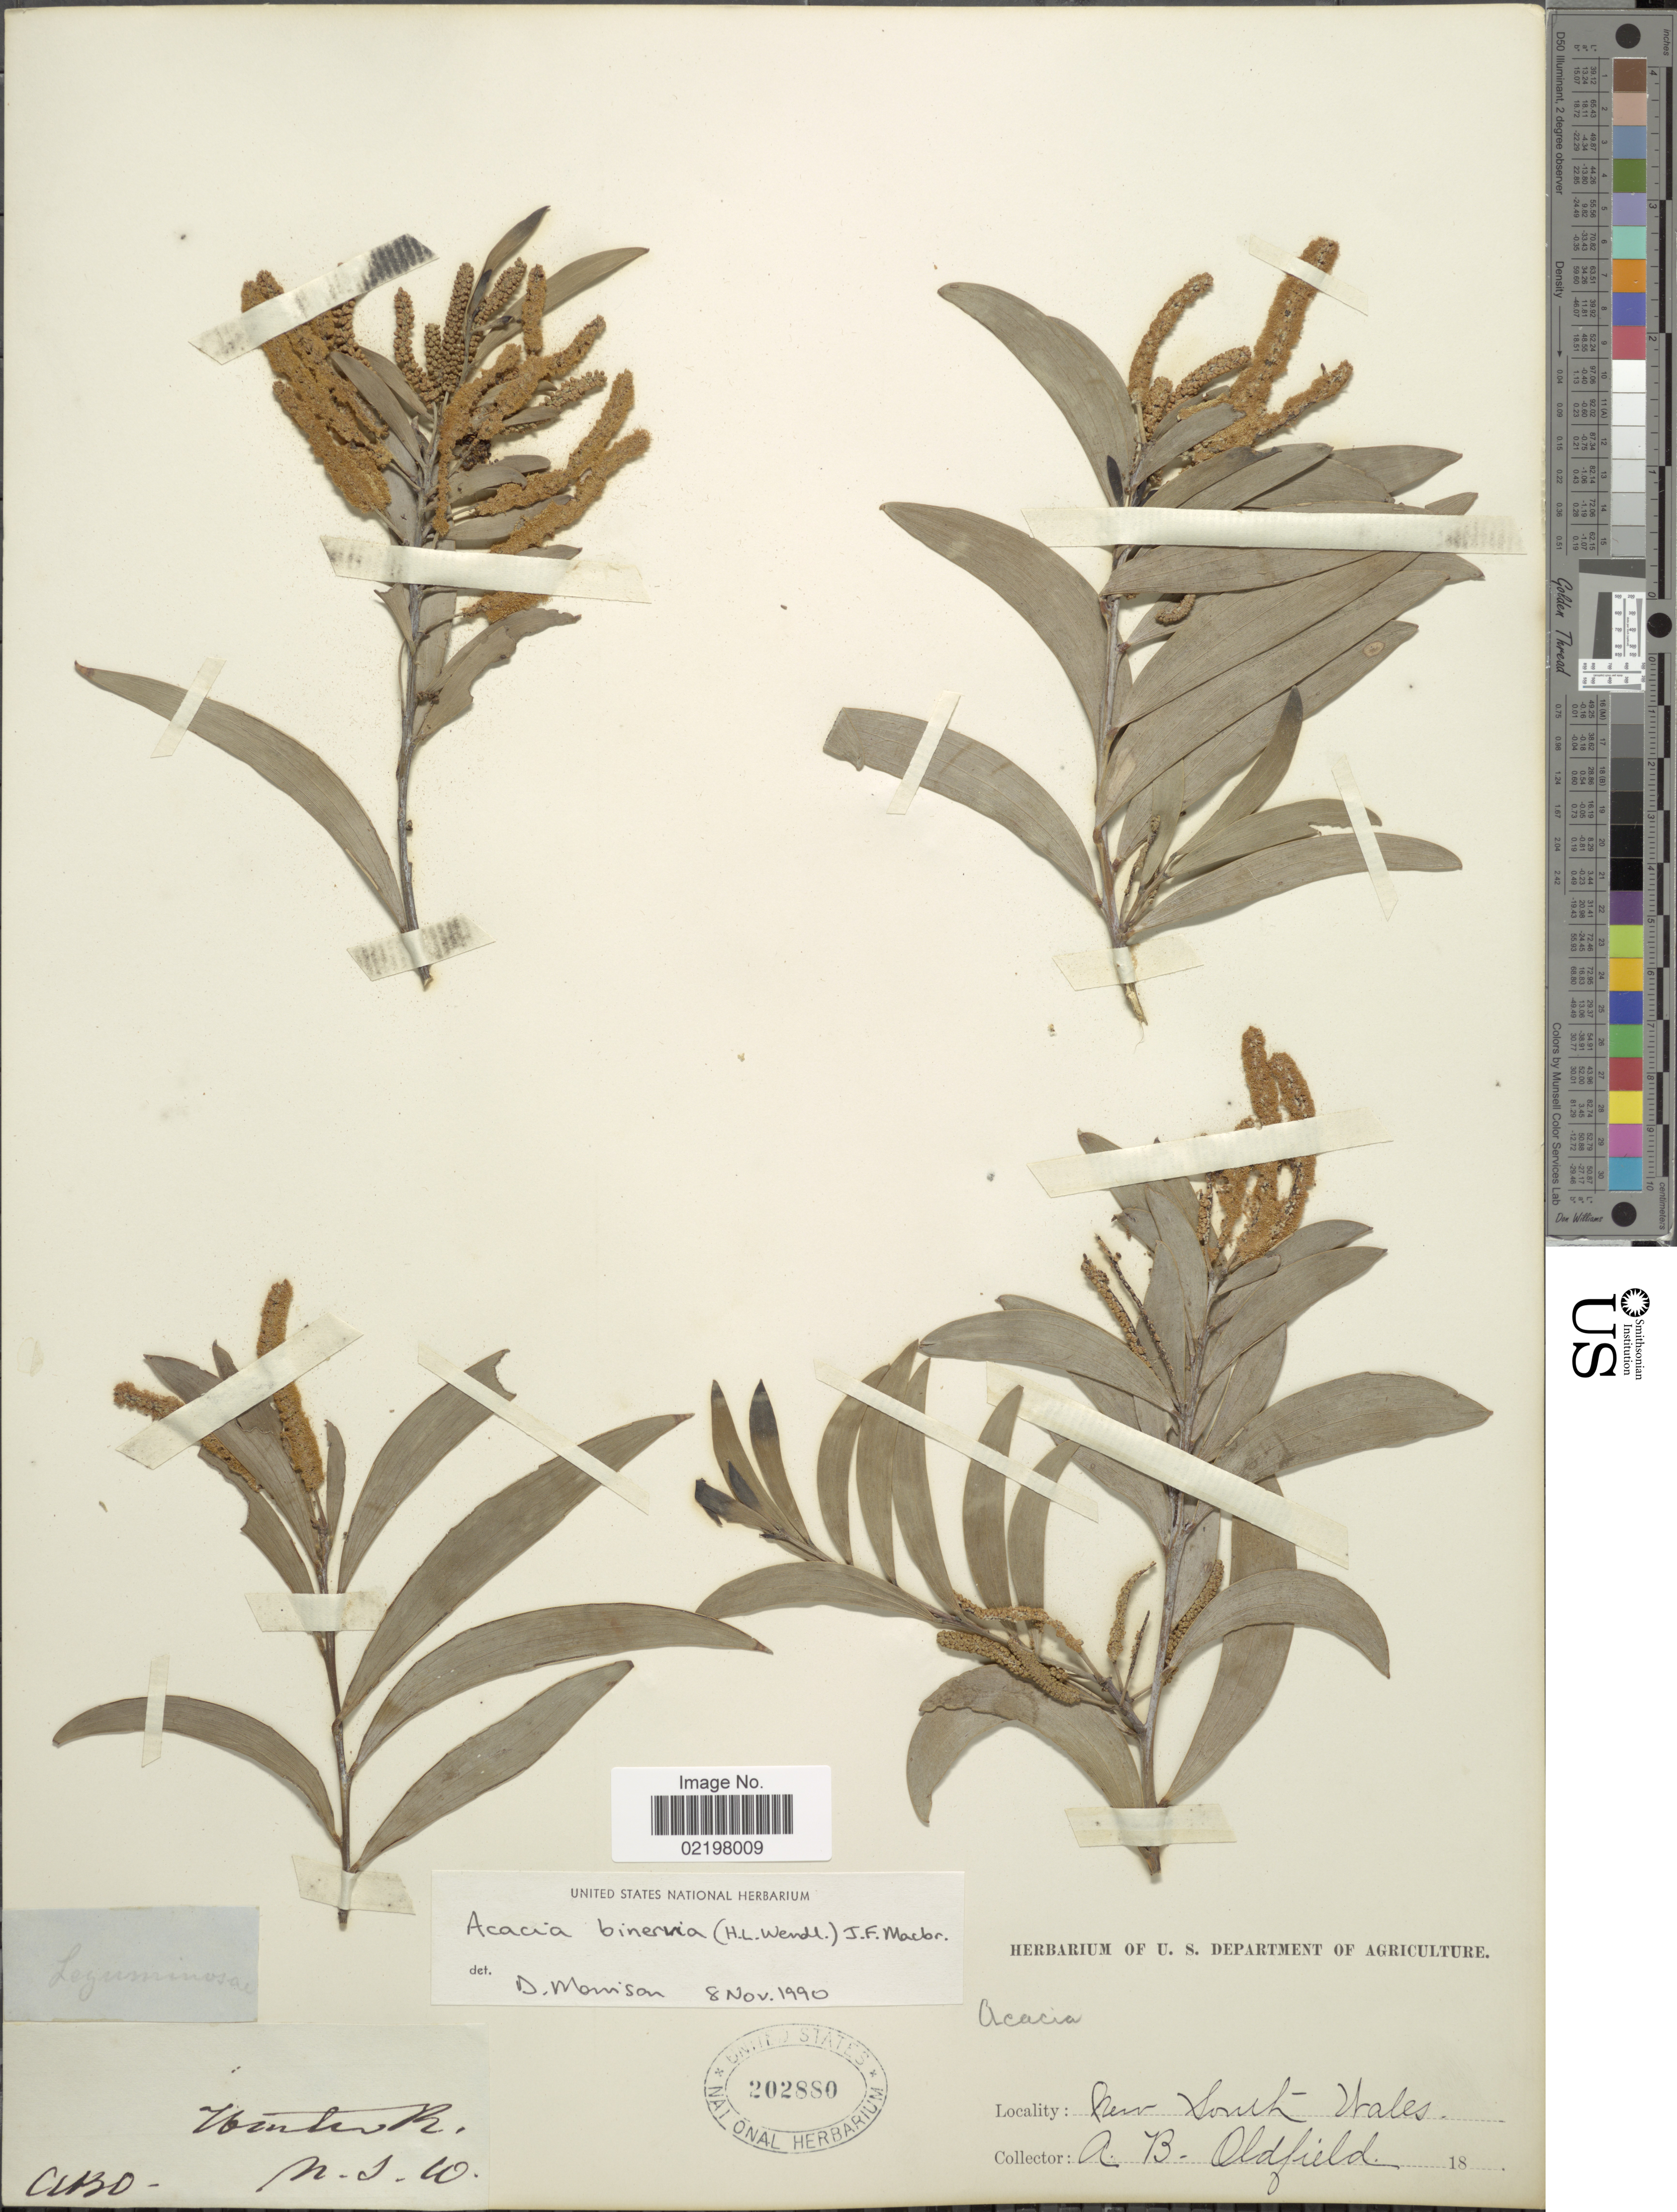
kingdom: Plantae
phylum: Tracheophyta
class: Magnoliopsida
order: Fabales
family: Fabaceae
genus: Acacia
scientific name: Acacia binervata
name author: DC.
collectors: A. Oldfield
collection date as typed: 18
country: Australia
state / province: New South Wales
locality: Hunter R.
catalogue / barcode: US 202880